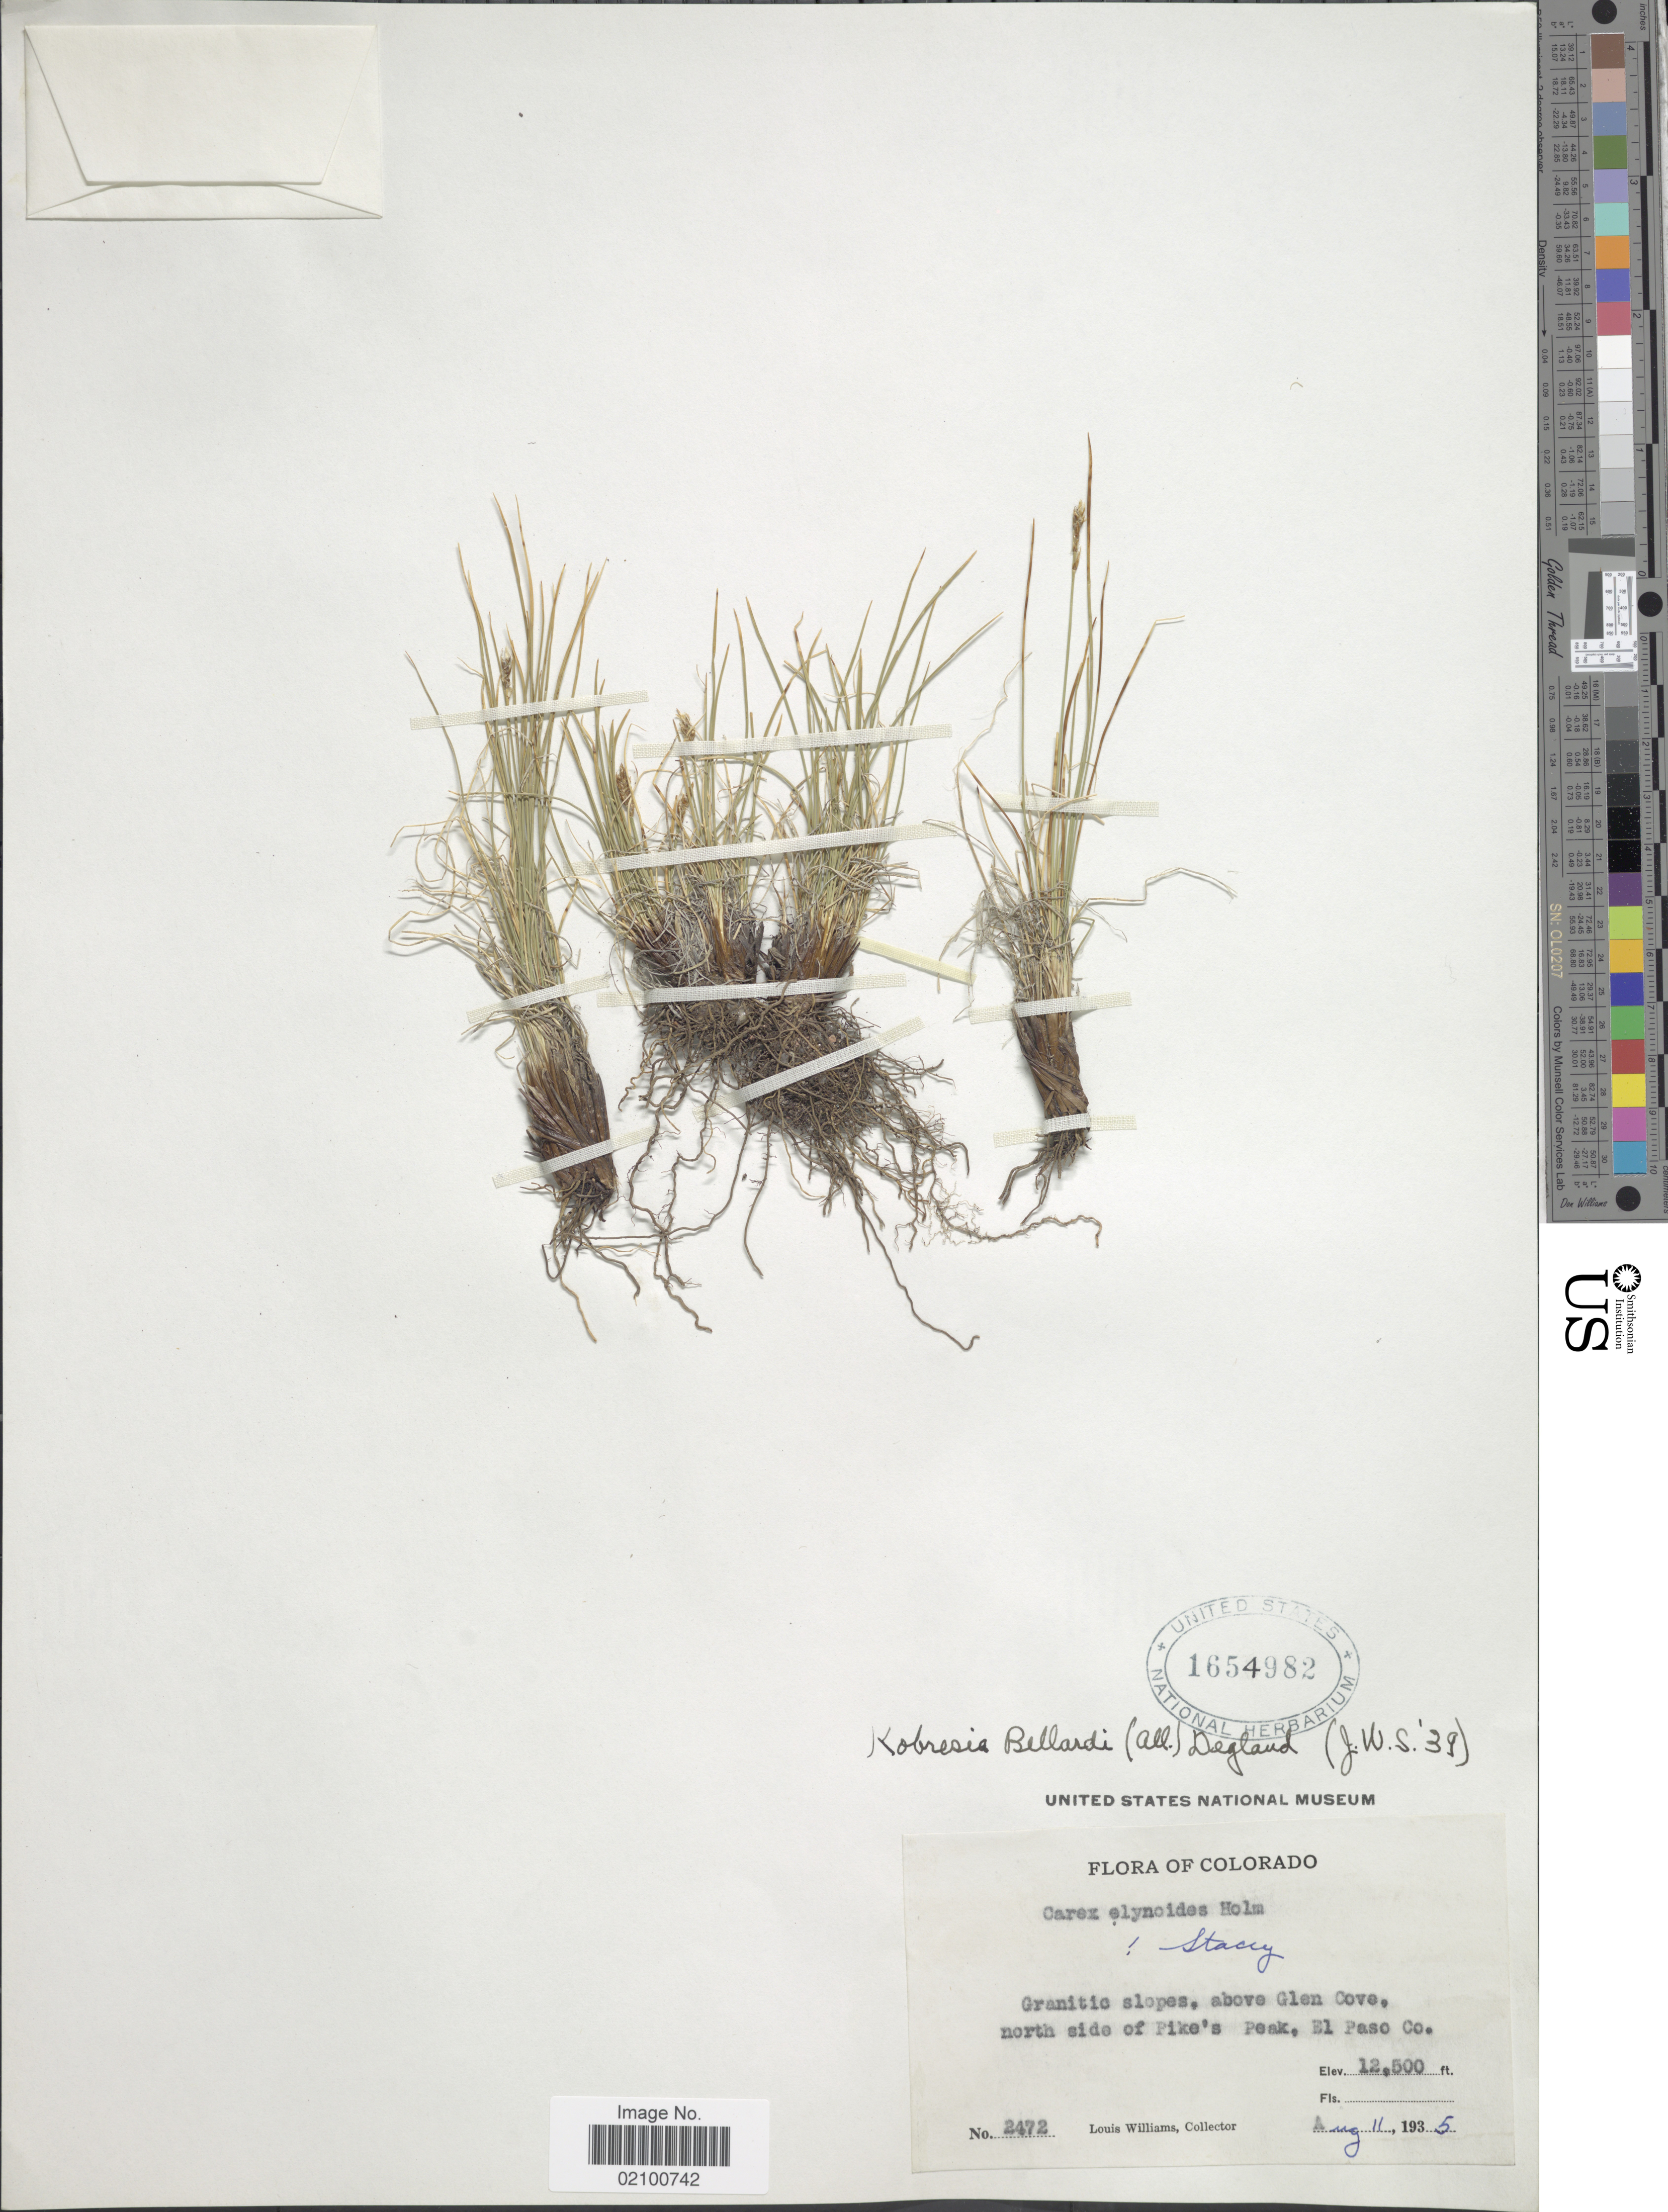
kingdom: Plantae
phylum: Tracheophyta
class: Liliopsida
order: Poales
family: Cyperaceae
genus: Carex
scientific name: Carex myosuroides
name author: Vill.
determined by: Strong, M. T., (US), Smithsonian Institution - National Museum of Natural History (UNITED STATES)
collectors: L. G. Williams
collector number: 2472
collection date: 1935-08-11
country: United States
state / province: Colorado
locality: Above Glen Cove, north side of Pike's Peak, El Paso Co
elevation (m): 3810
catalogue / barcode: US 1654982